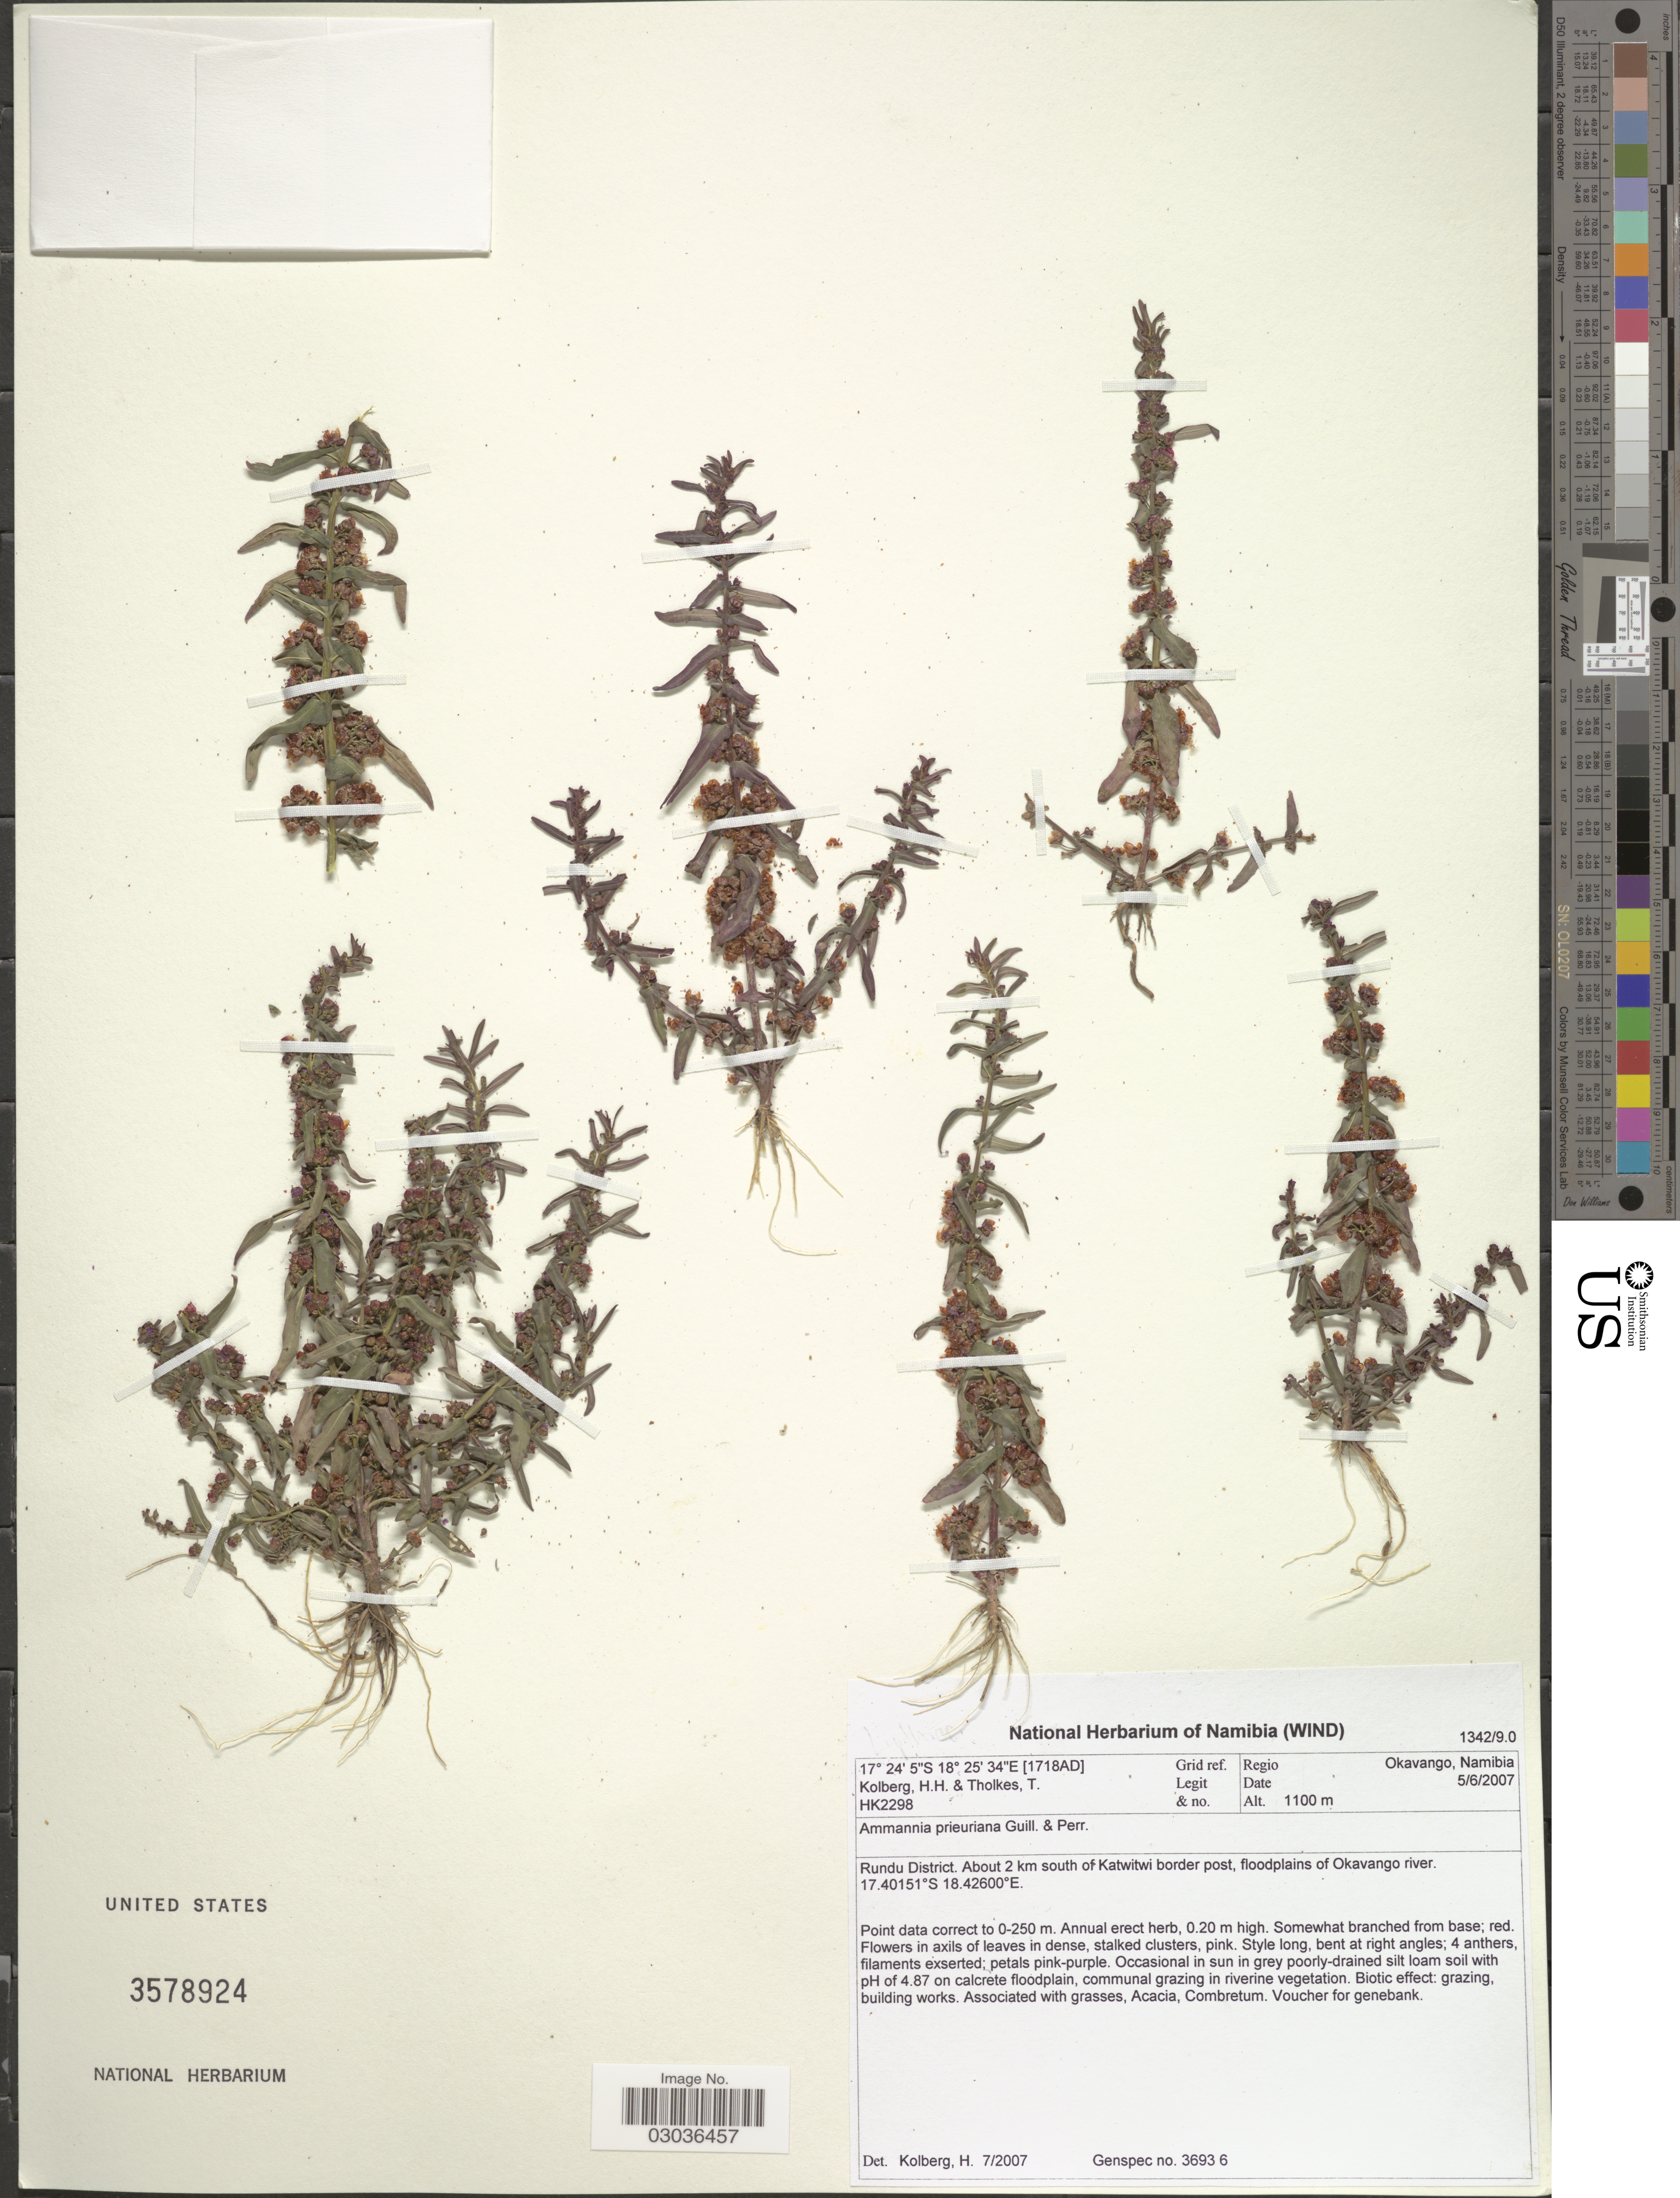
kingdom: Plantae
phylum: Tracheophyta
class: Magnoliopsida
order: Myrtales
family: Lythraceae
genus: Ammannia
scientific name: Ammannia prieuriana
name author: Guill. & Perr.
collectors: H. H. Kolberg & T. Tholkes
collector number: HK2298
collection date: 2007-06-05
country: Namibia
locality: [1718AD] Grid ref. Regio Okavango. Rundu District. About 2 km south of Katwitwi border post, floodplains of Okavango river.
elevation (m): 1100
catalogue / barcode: US 3578924